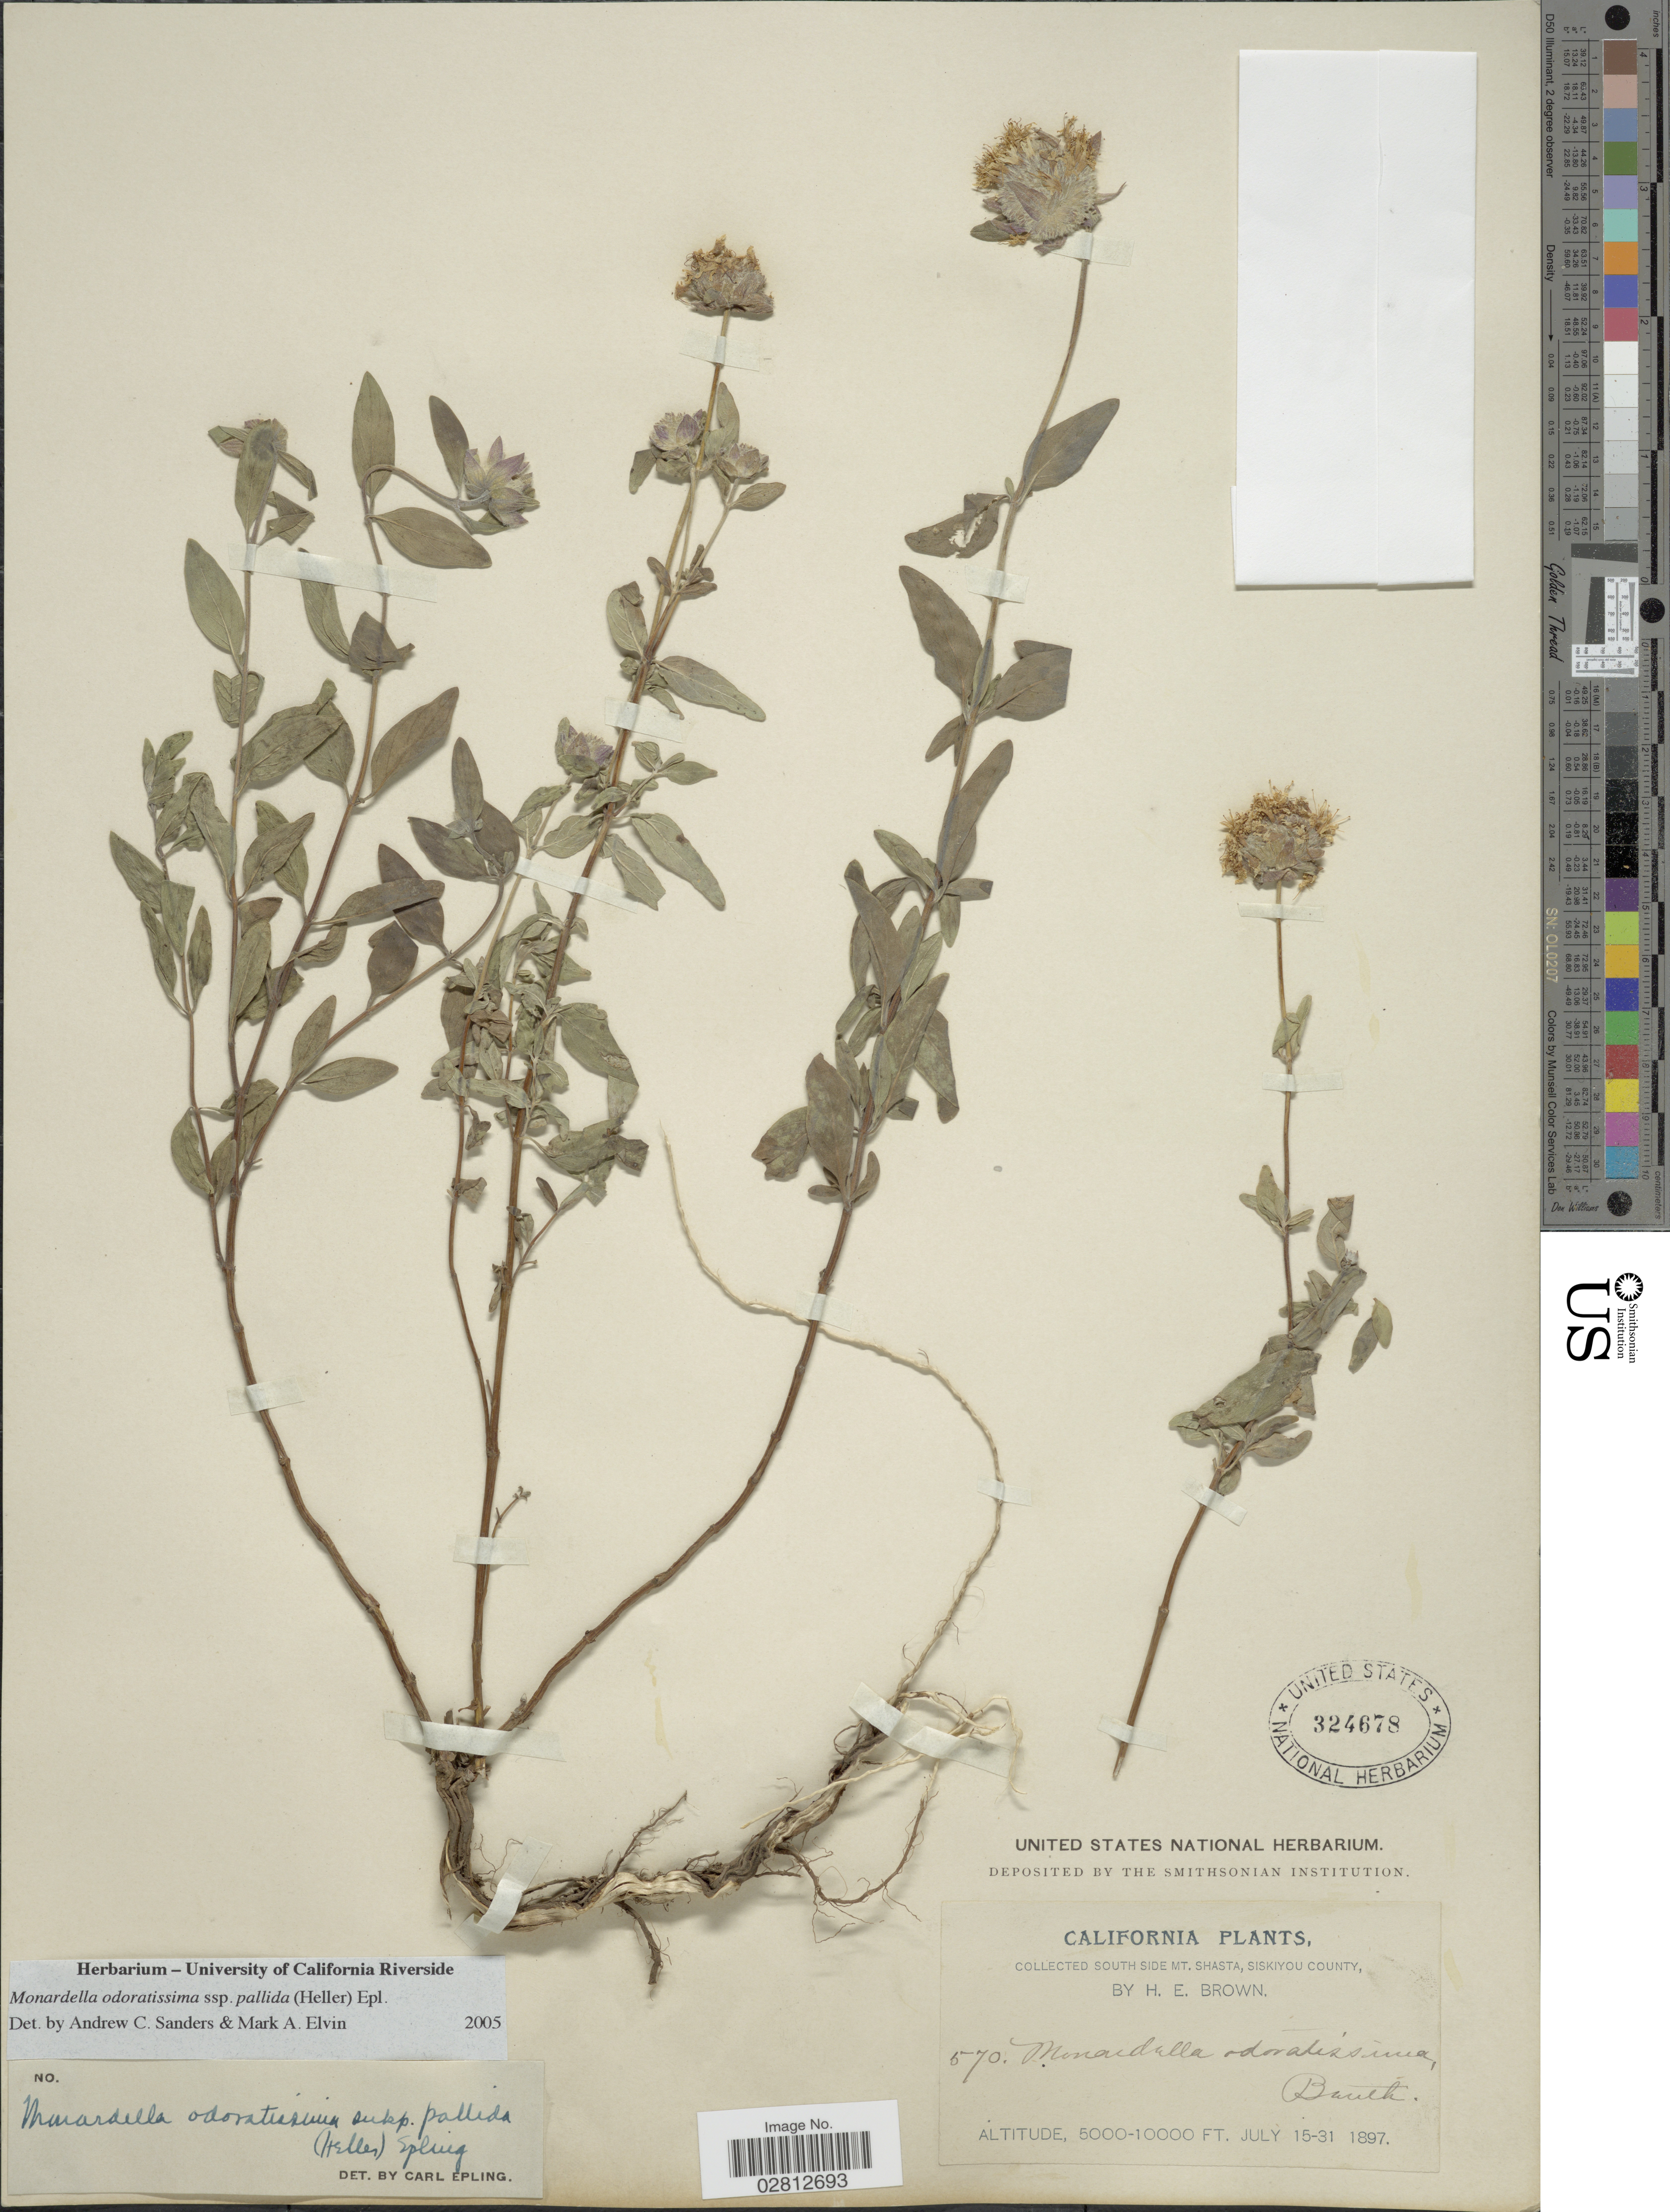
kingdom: Plantae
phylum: Tracheophyta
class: Magnoliopsida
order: Lamiales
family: Lamiaceae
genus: Monardella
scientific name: Monardella odoratissima subsp. pallida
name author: (A. Heller) Epling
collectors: H. E. Brown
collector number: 570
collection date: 1897-07-15/1897-07-31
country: United States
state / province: California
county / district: Siskiyou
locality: South side Mt. Shasta, Siskiyou County.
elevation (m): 1524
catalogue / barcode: US 324678